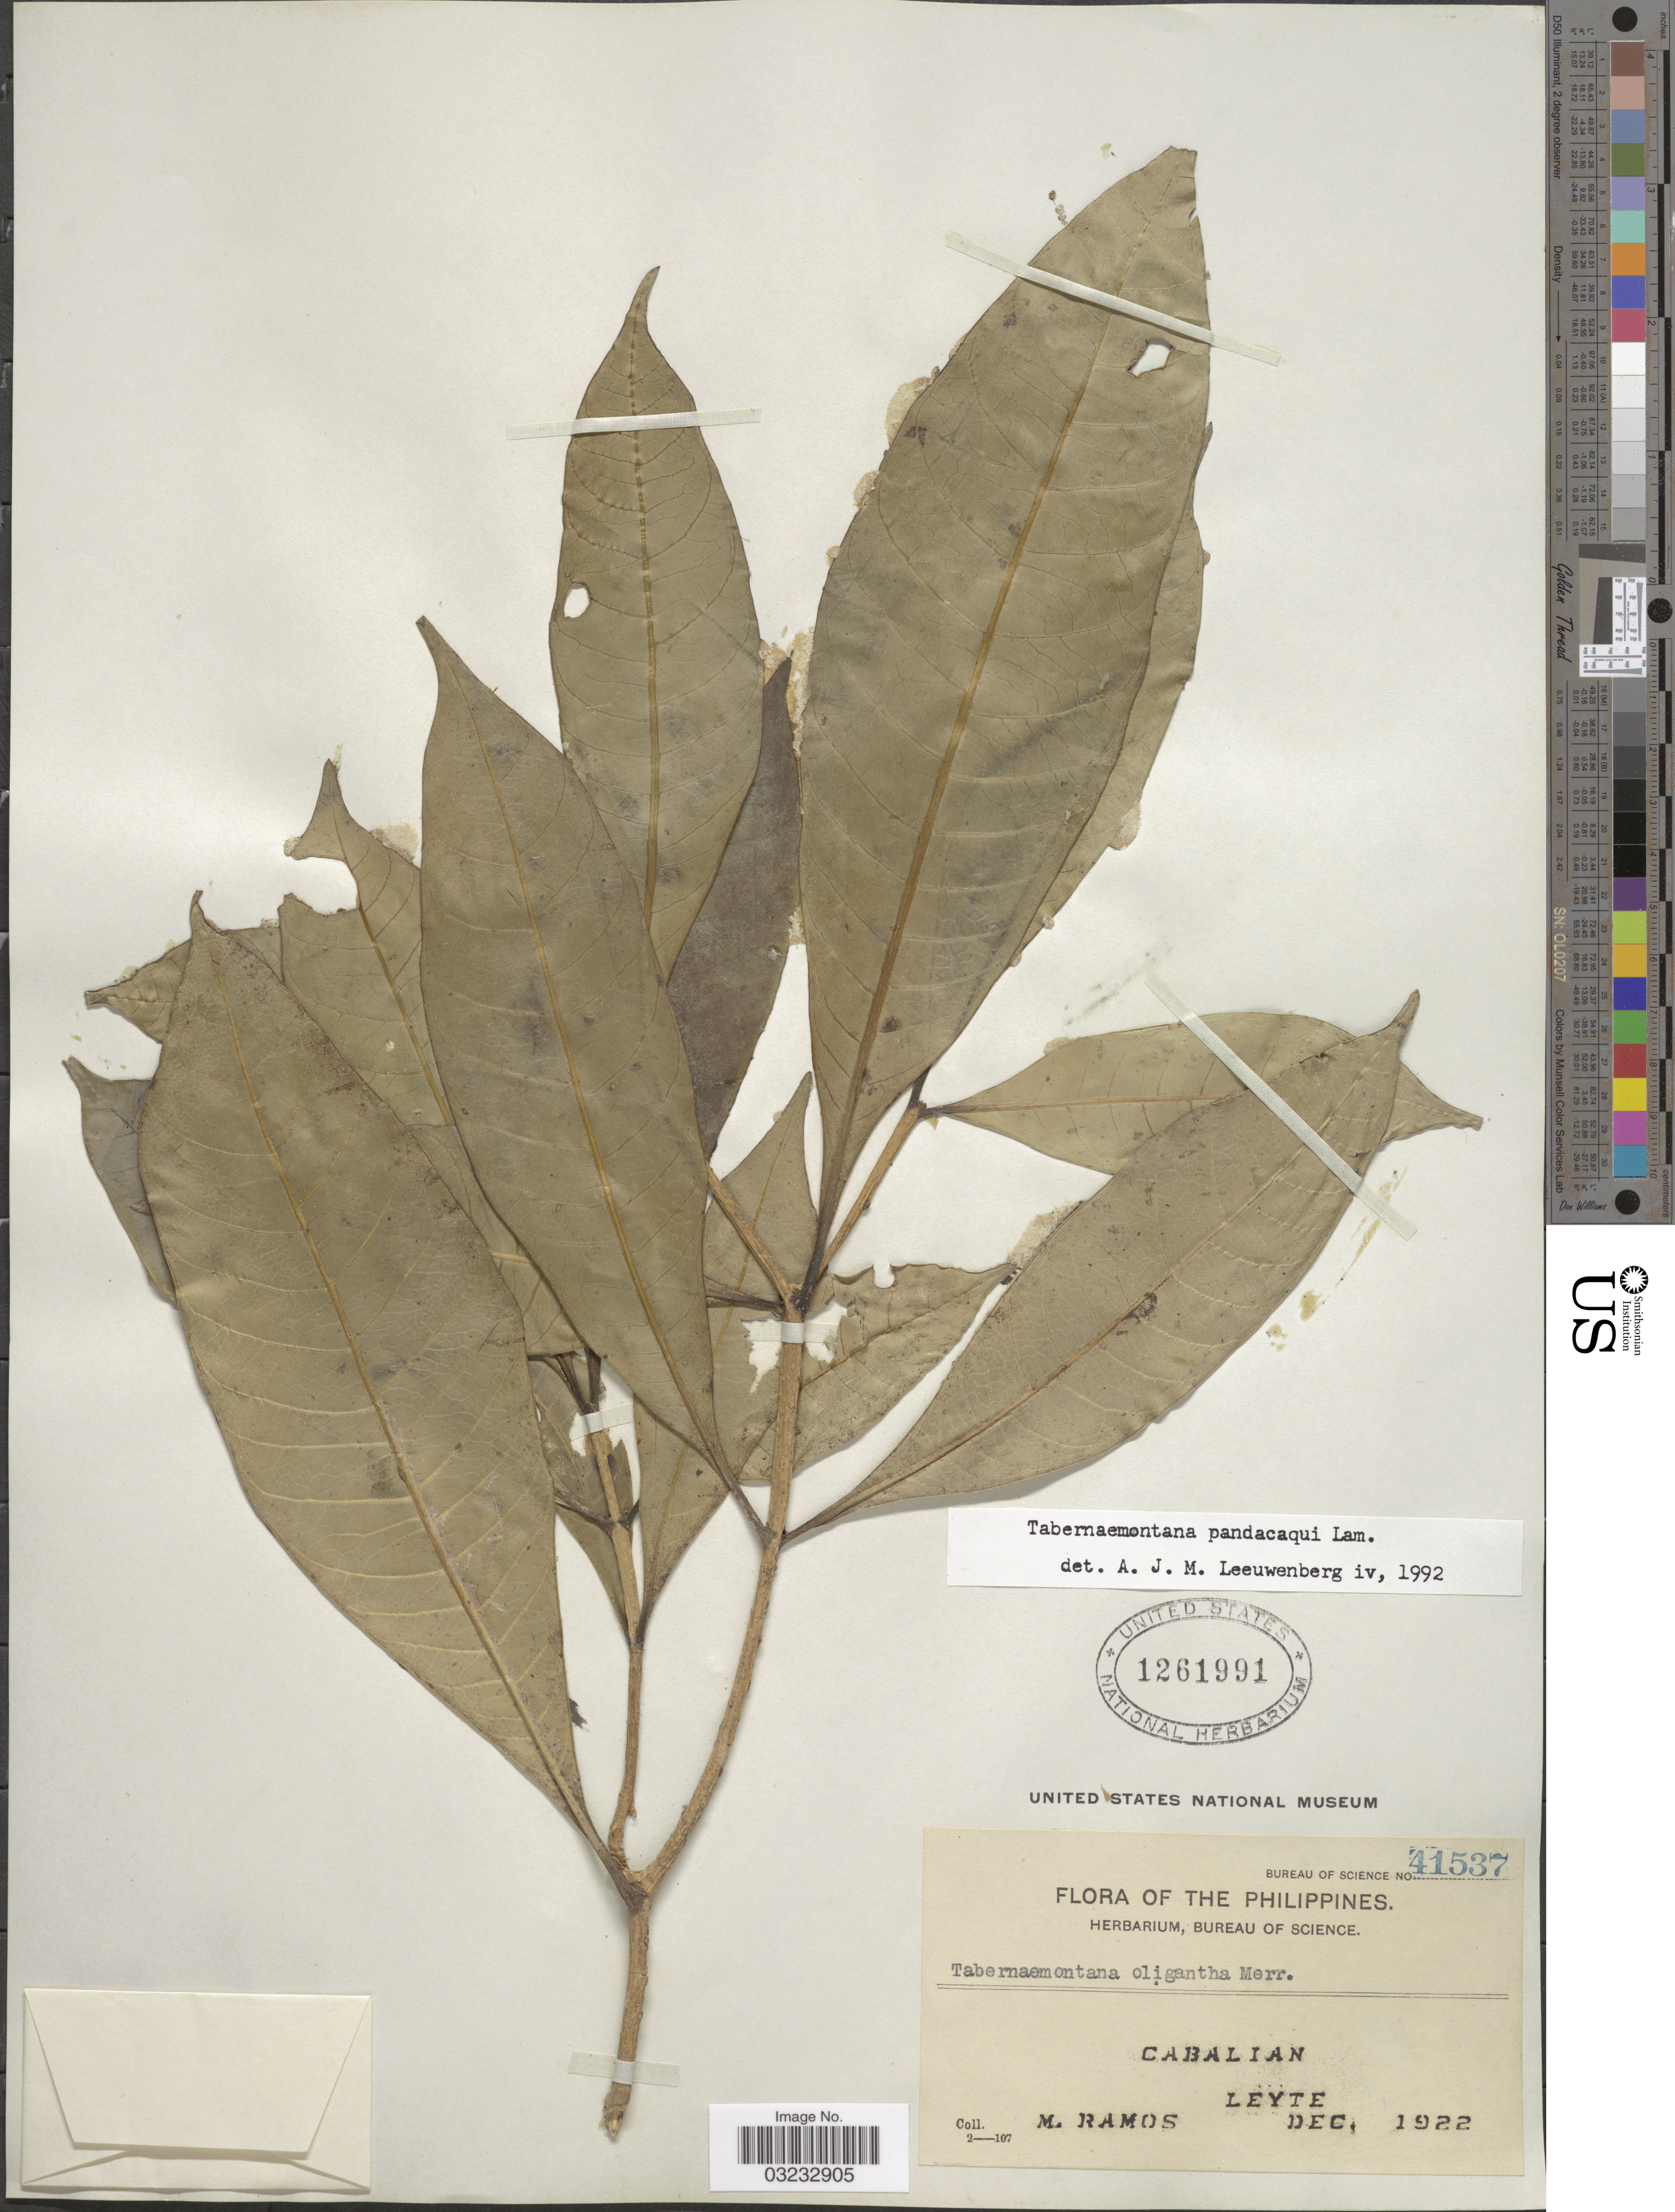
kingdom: Plantae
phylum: Tracheophyta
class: Magnoliopsida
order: Gentianales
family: Apocynaceae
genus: Tabernaemontana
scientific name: Tabernaemontana pandacaqui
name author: Poir.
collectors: M. Ramos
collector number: Bureau of Science 41537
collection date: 1922-12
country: Philippines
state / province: Eastern Visayas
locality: Cabalian, Leyte.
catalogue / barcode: US 1261991